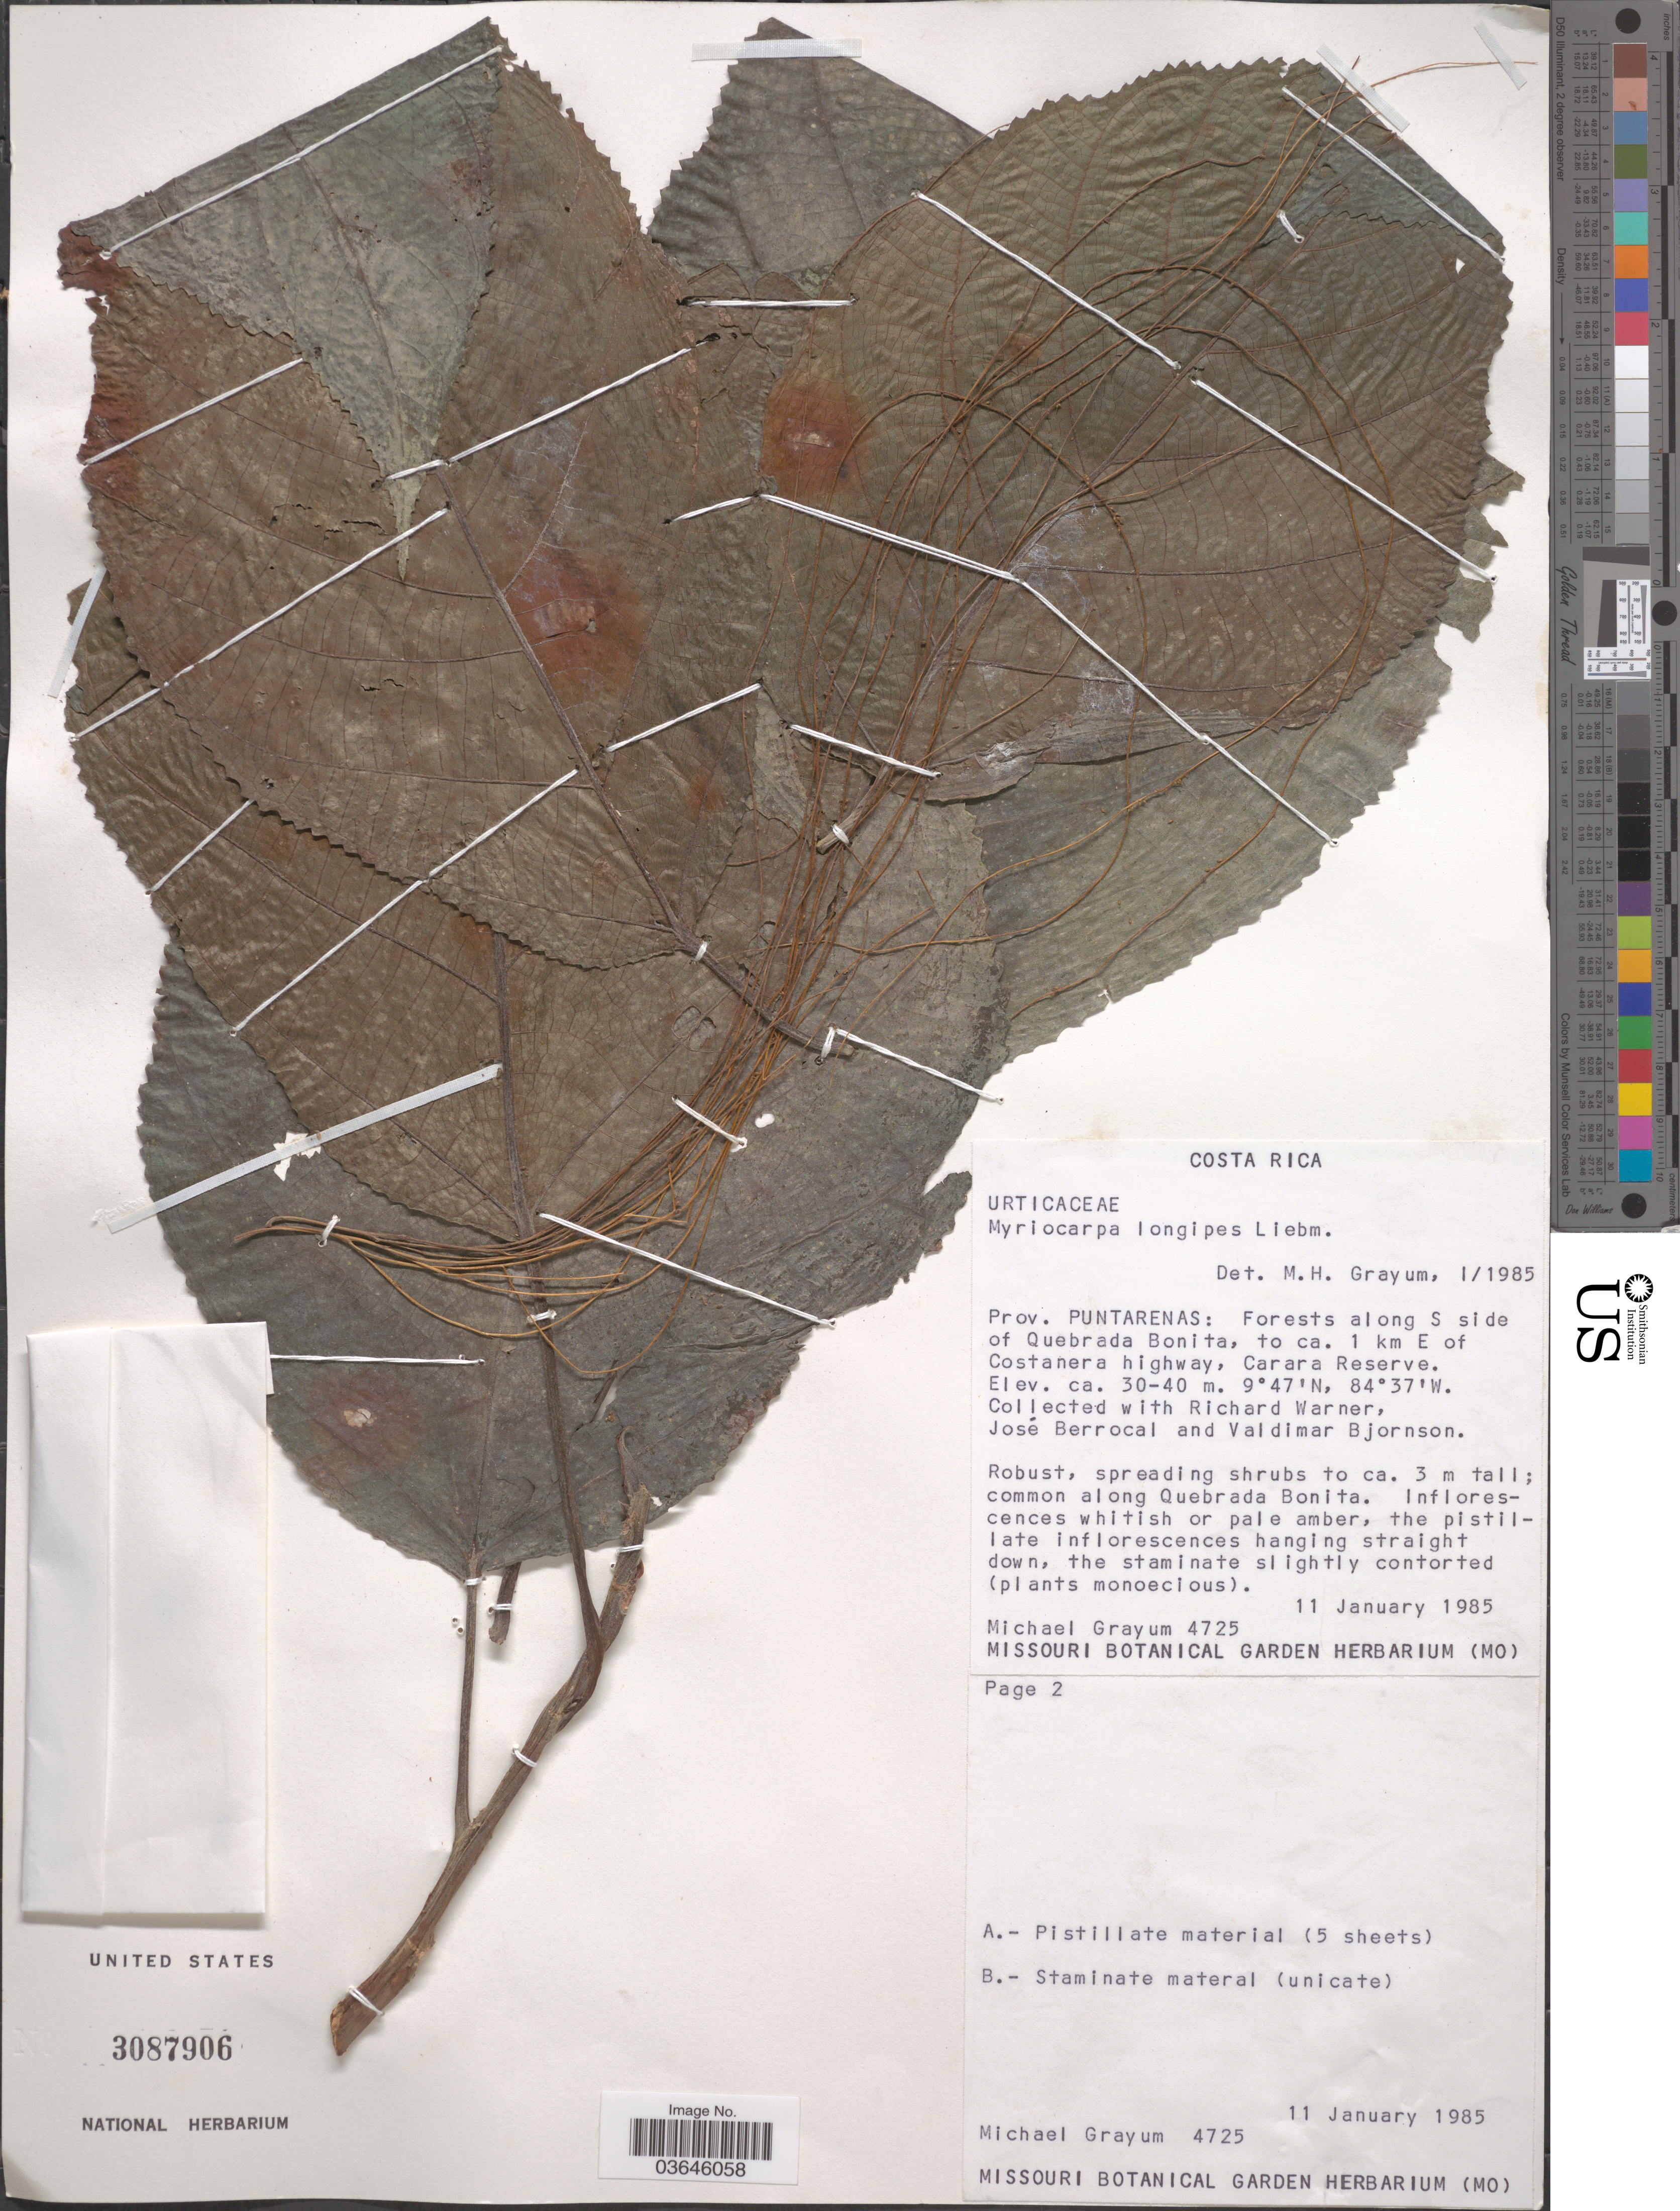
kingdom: Plantae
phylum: Tracheophyta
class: Magnoliopsida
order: Rosales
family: Urticaceae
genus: Myriocarpa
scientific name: Myriocarpa longipes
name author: Liebm.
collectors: M. H. Grayum, R. Warner, J. Berrocal & V. Bjornson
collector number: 4725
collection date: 1985-01-11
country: Costa Rica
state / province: Puntarenas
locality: Forests along S side of Quebrada Bonita, to ca. 1 km E of Costanera highway, Carara Reserve.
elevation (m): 30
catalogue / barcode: US 3087906